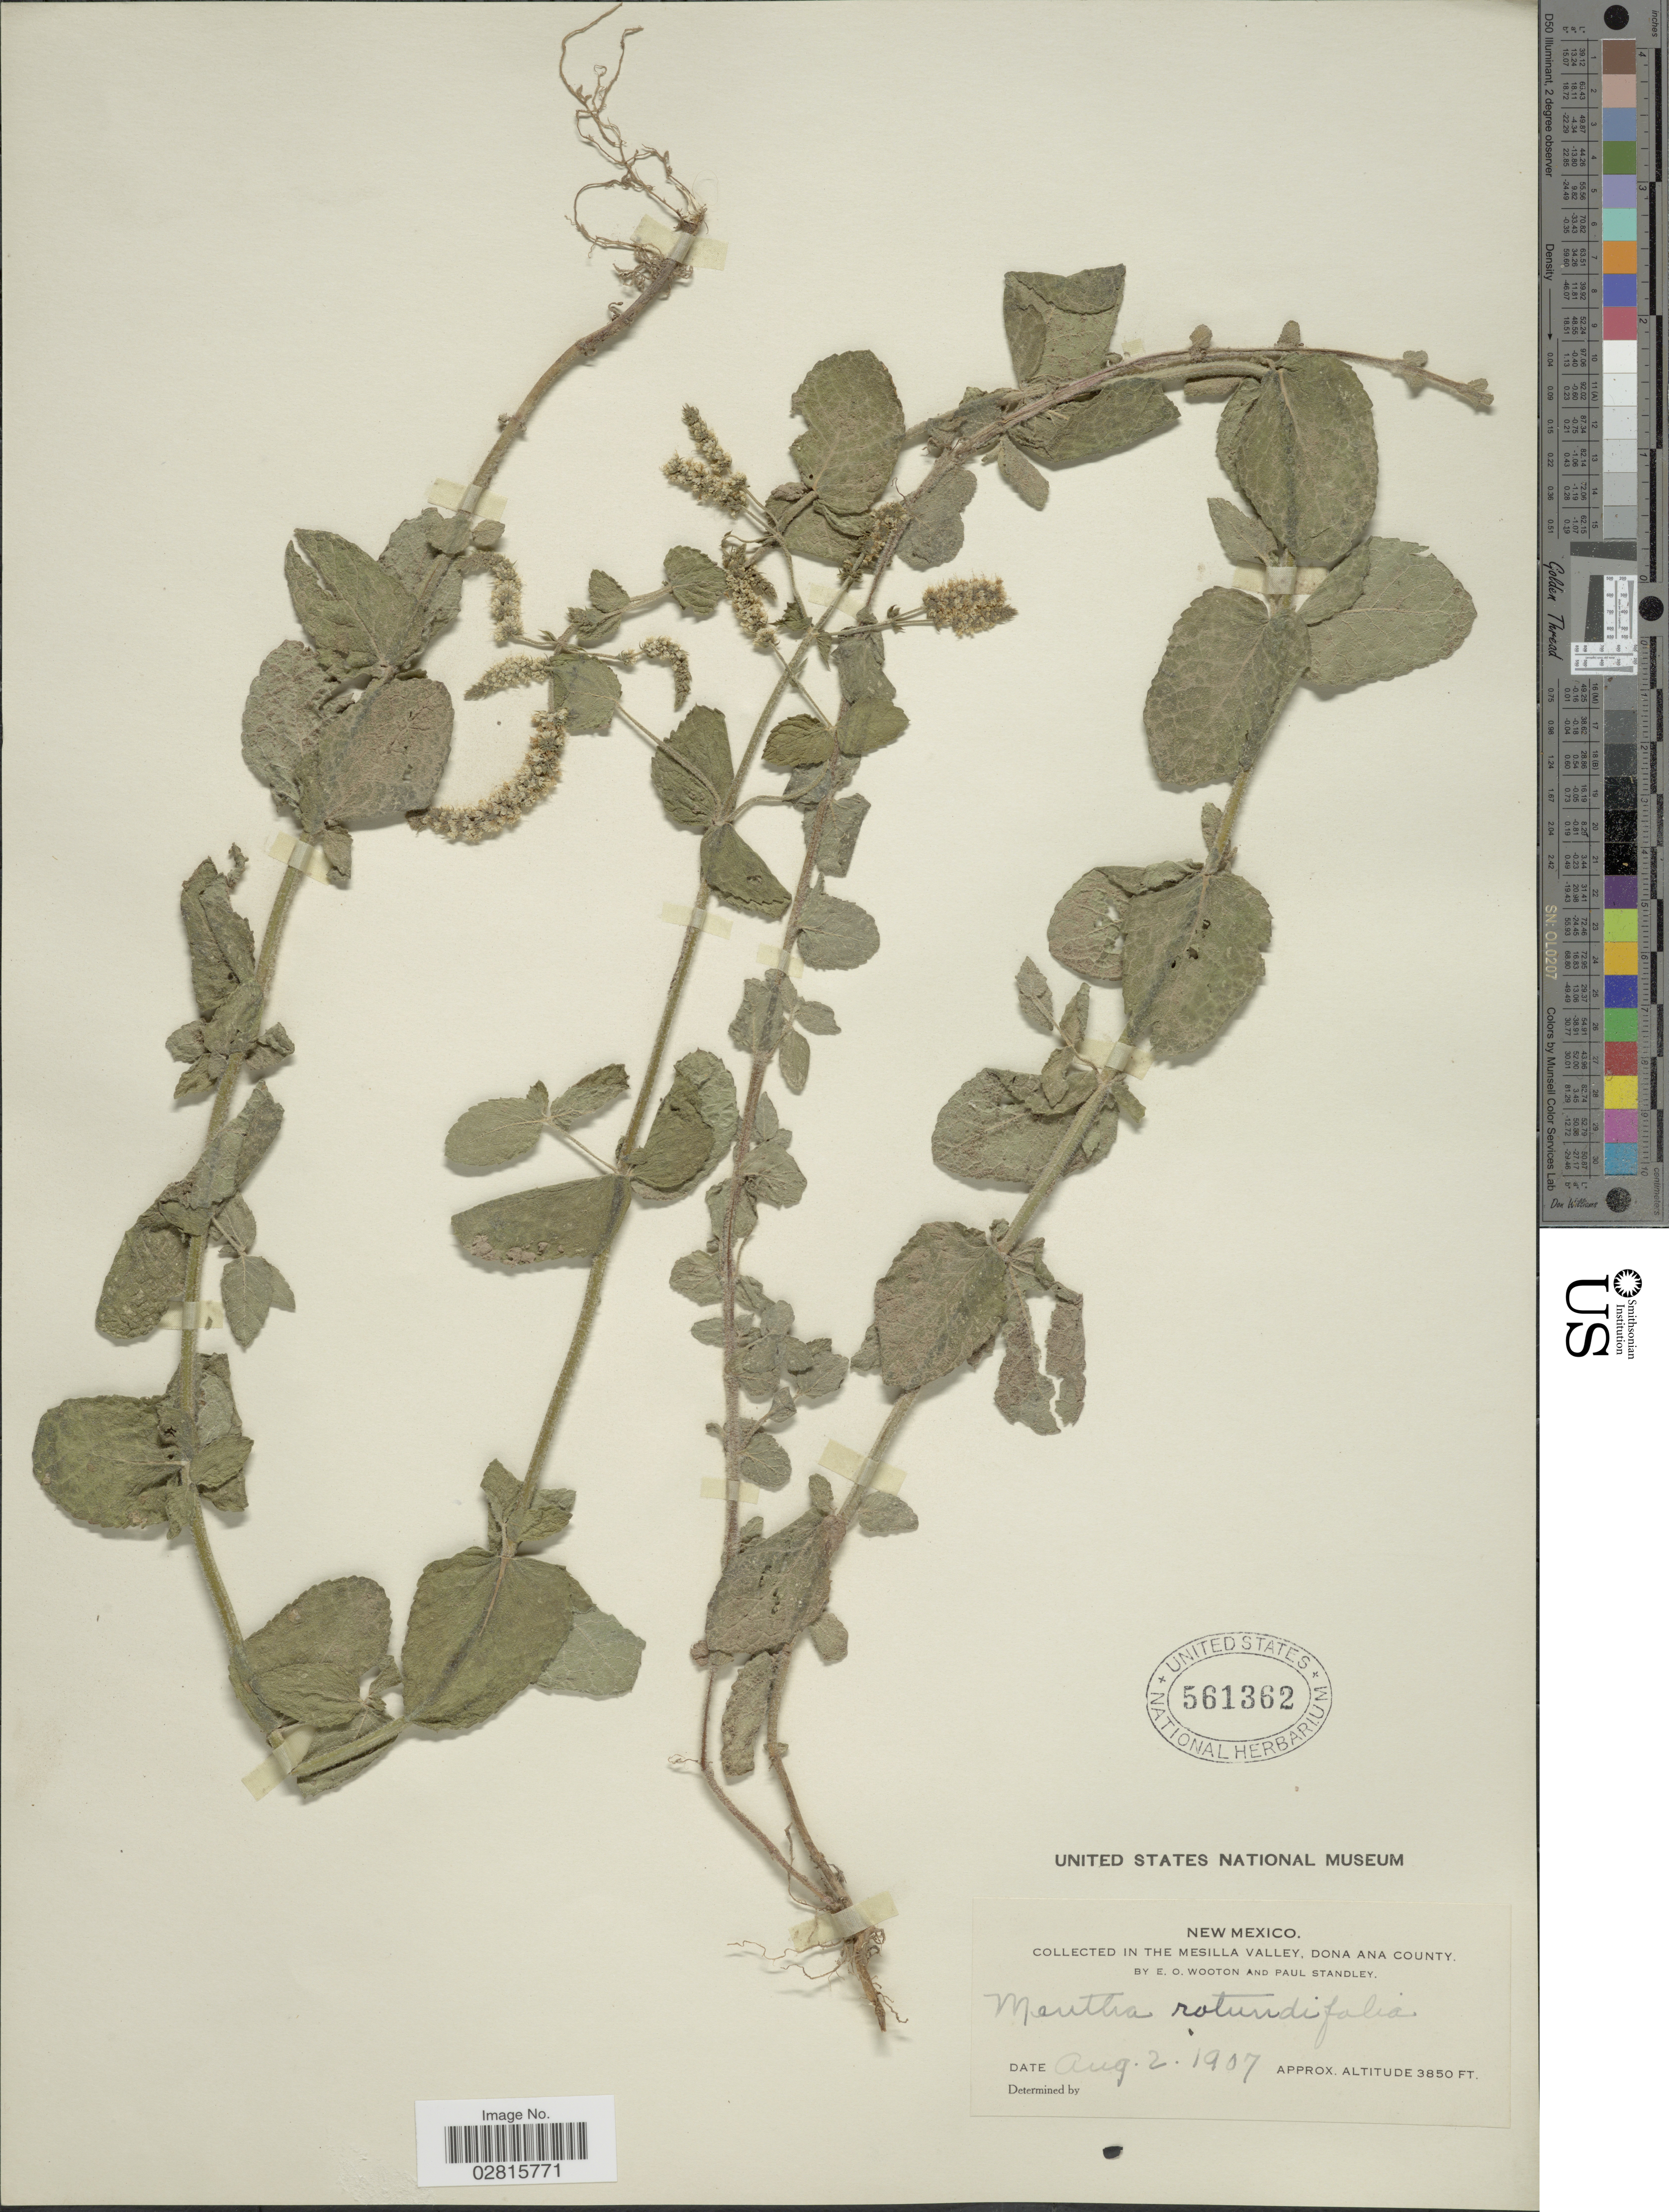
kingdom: Plantae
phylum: Tracheophyta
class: Magnoliopsida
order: Lamiales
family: Lamiaceae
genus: Mentha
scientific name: Mentha rotundifolia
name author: (L.) Huds.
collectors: E. O. Wooton & P. C. Standley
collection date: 1907-08-02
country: United States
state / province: New Mexico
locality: Mesilla Valley, Dona Ana County.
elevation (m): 1173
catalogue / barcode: US 561362